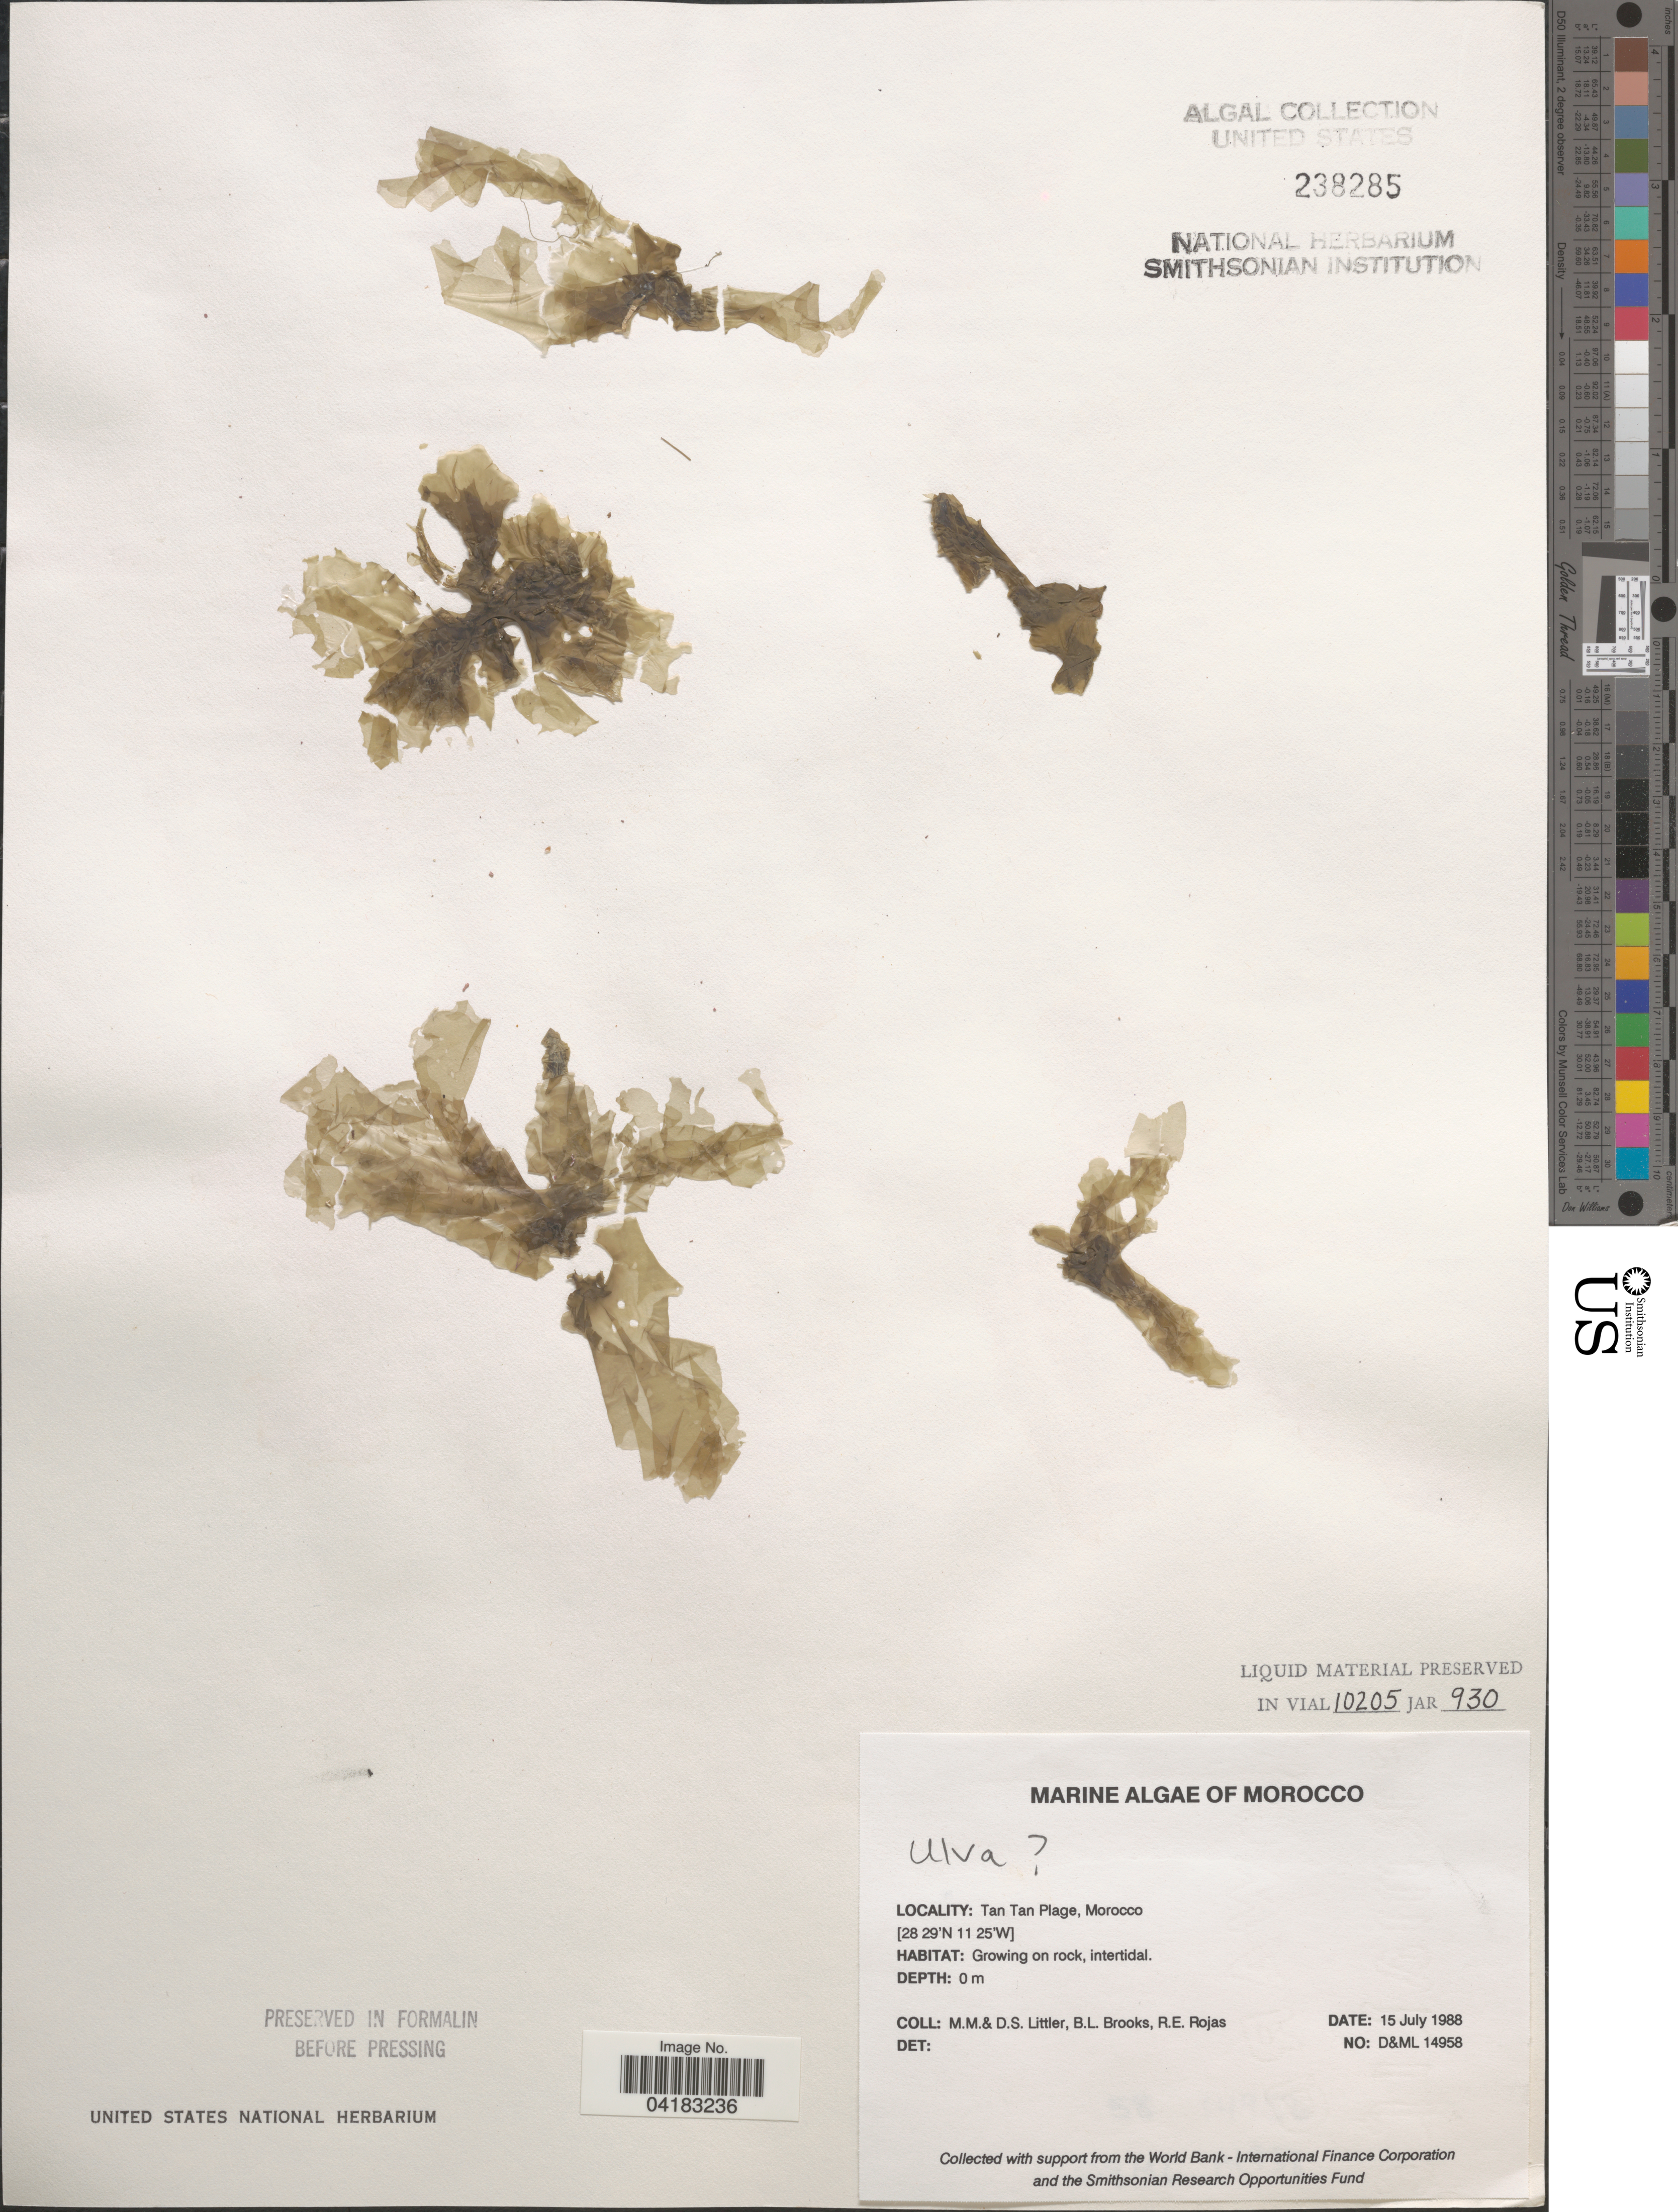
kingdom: Plantae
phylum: Chlorophyta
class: Ulvophyceae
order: Ulvales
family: Ulvaceae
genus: Ulva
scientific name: Ulva sp.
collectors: D. S. Littler, B. Brooks & R. Rojas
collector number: D&ML14958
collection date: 1988-07-15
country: Morocco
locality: Tan Tan Plage.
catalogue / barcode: US 238285